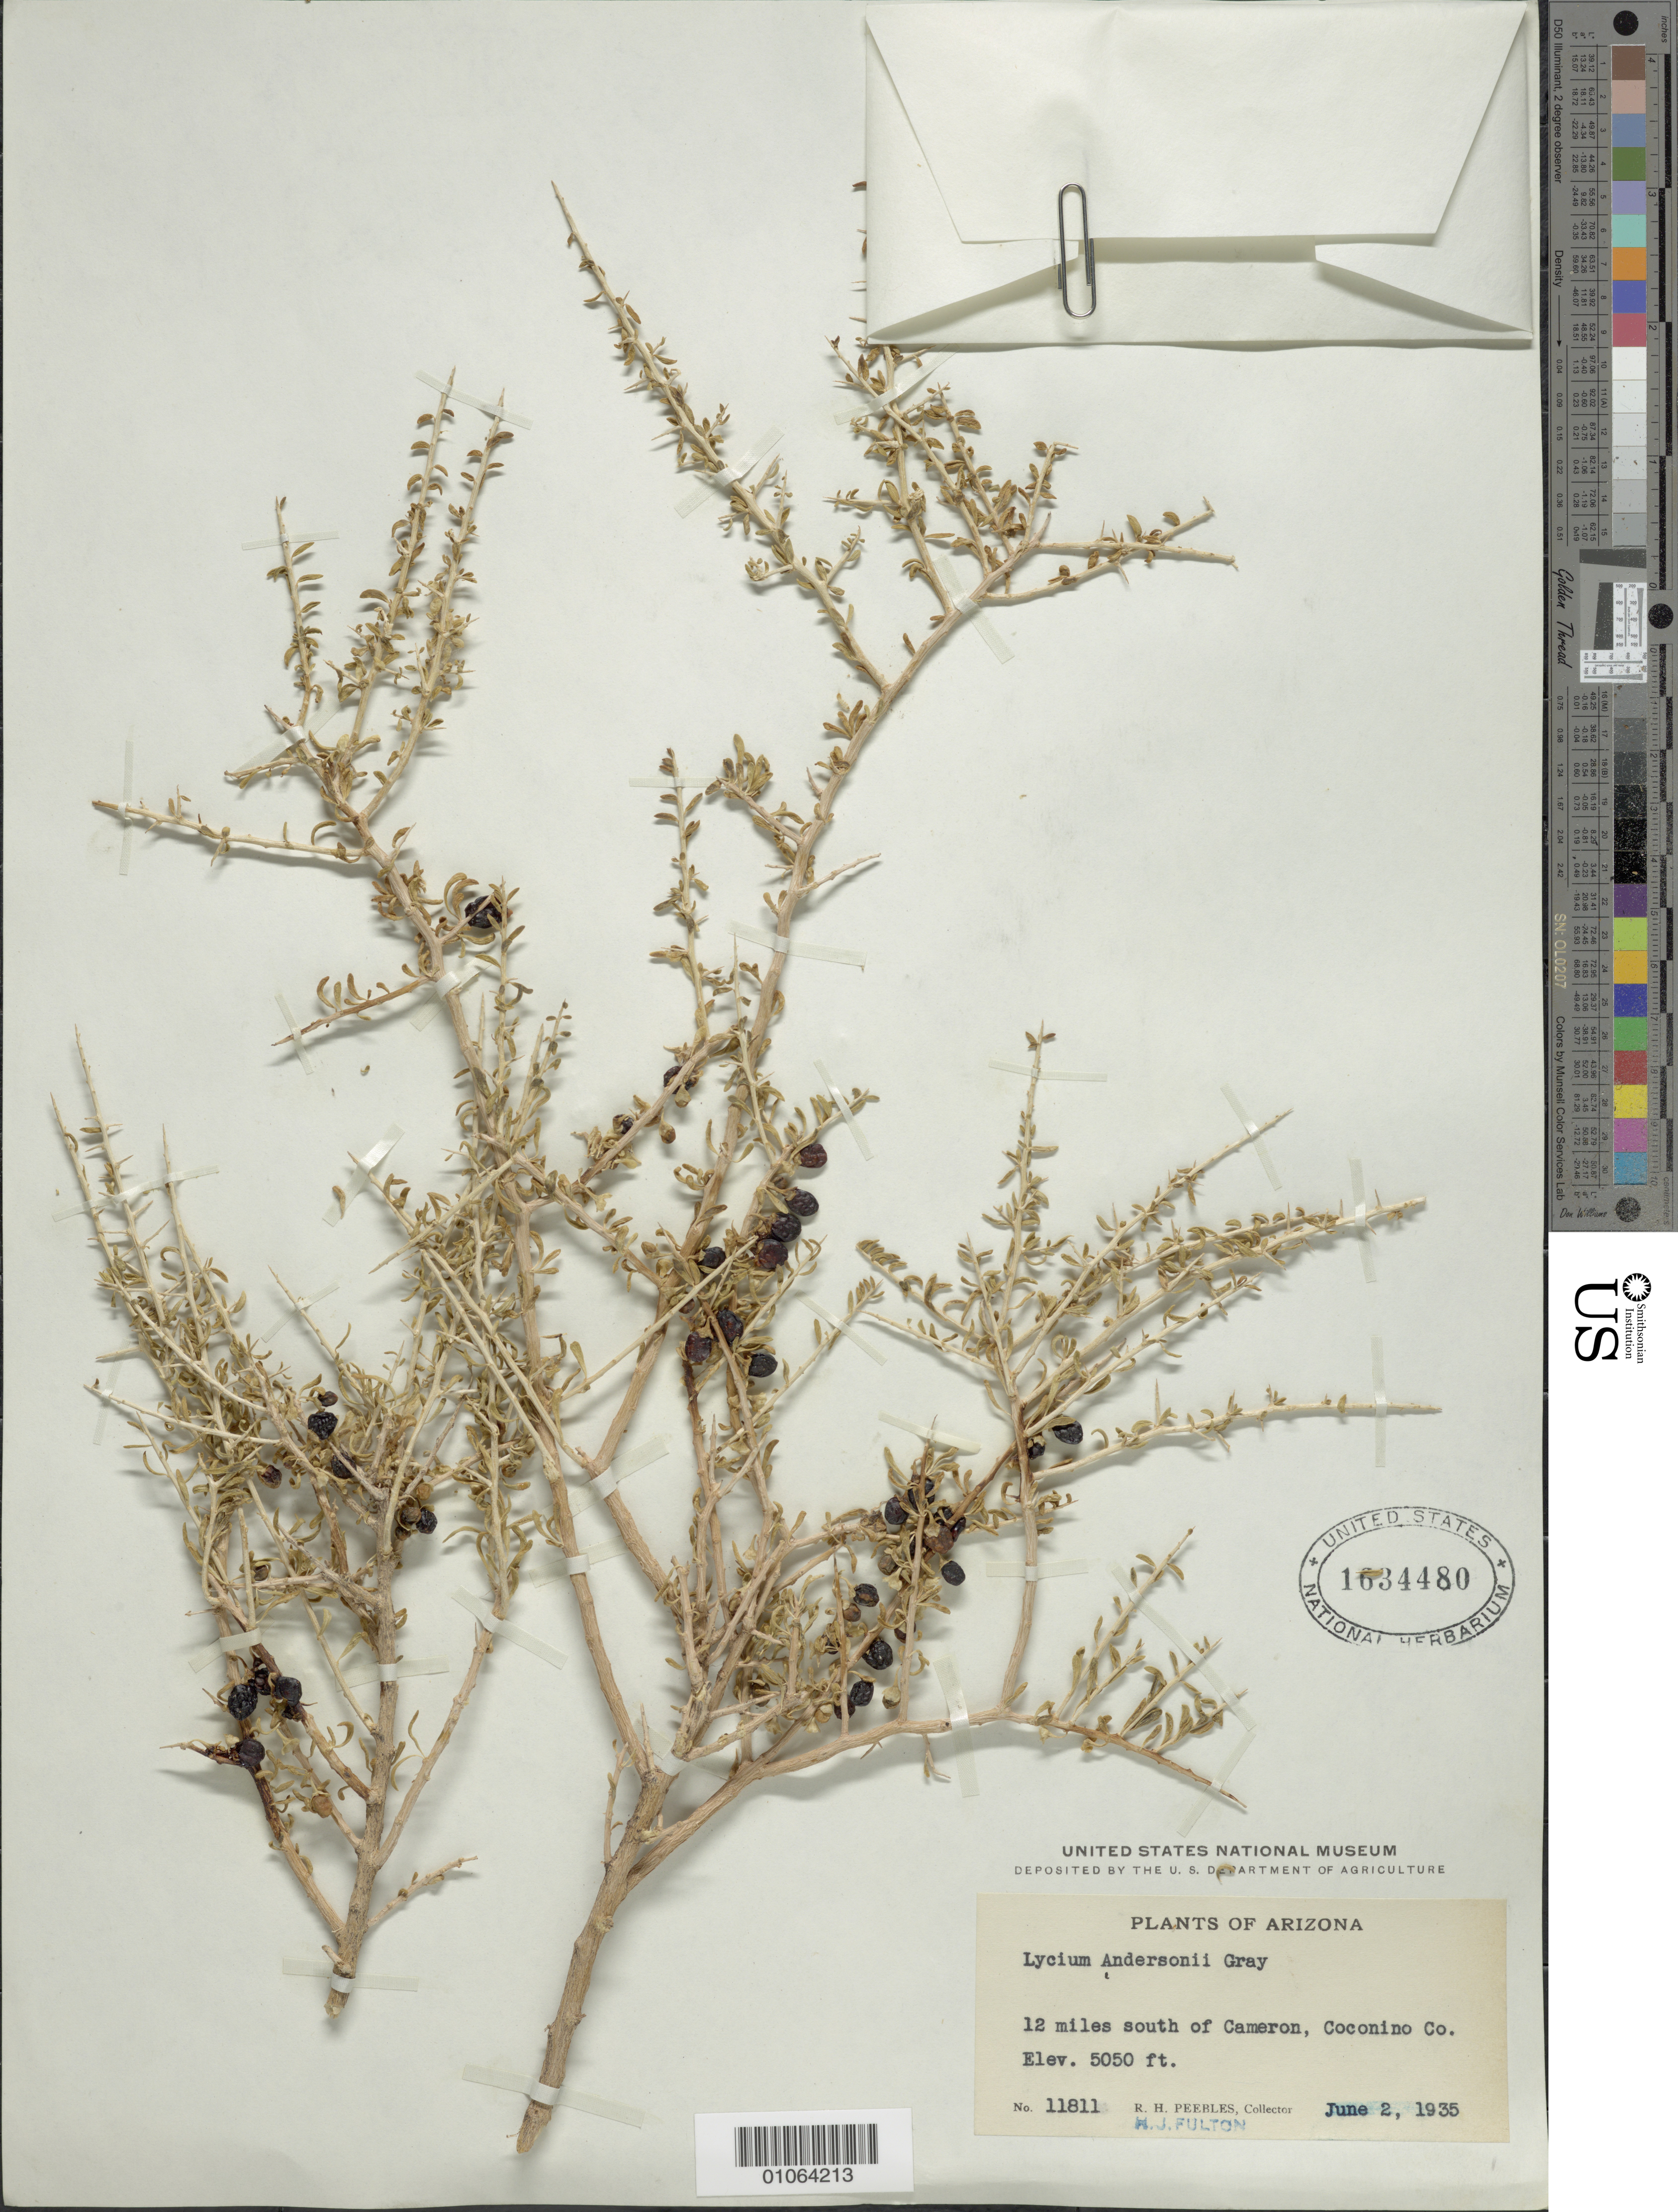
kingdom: Plantae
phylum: Tracheophyta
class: Magnoliopsida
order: Solanales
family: Solanaceae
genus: Lycium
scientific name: Lycium andersonii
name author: A. Gray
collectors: R. H. Peebles & H. Fulton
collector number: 11811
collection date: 1935-06-02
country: United States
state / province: Arizona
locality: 12 miles south of Cameron, Coconino Co.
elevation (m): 1539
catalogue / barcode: US 1634480